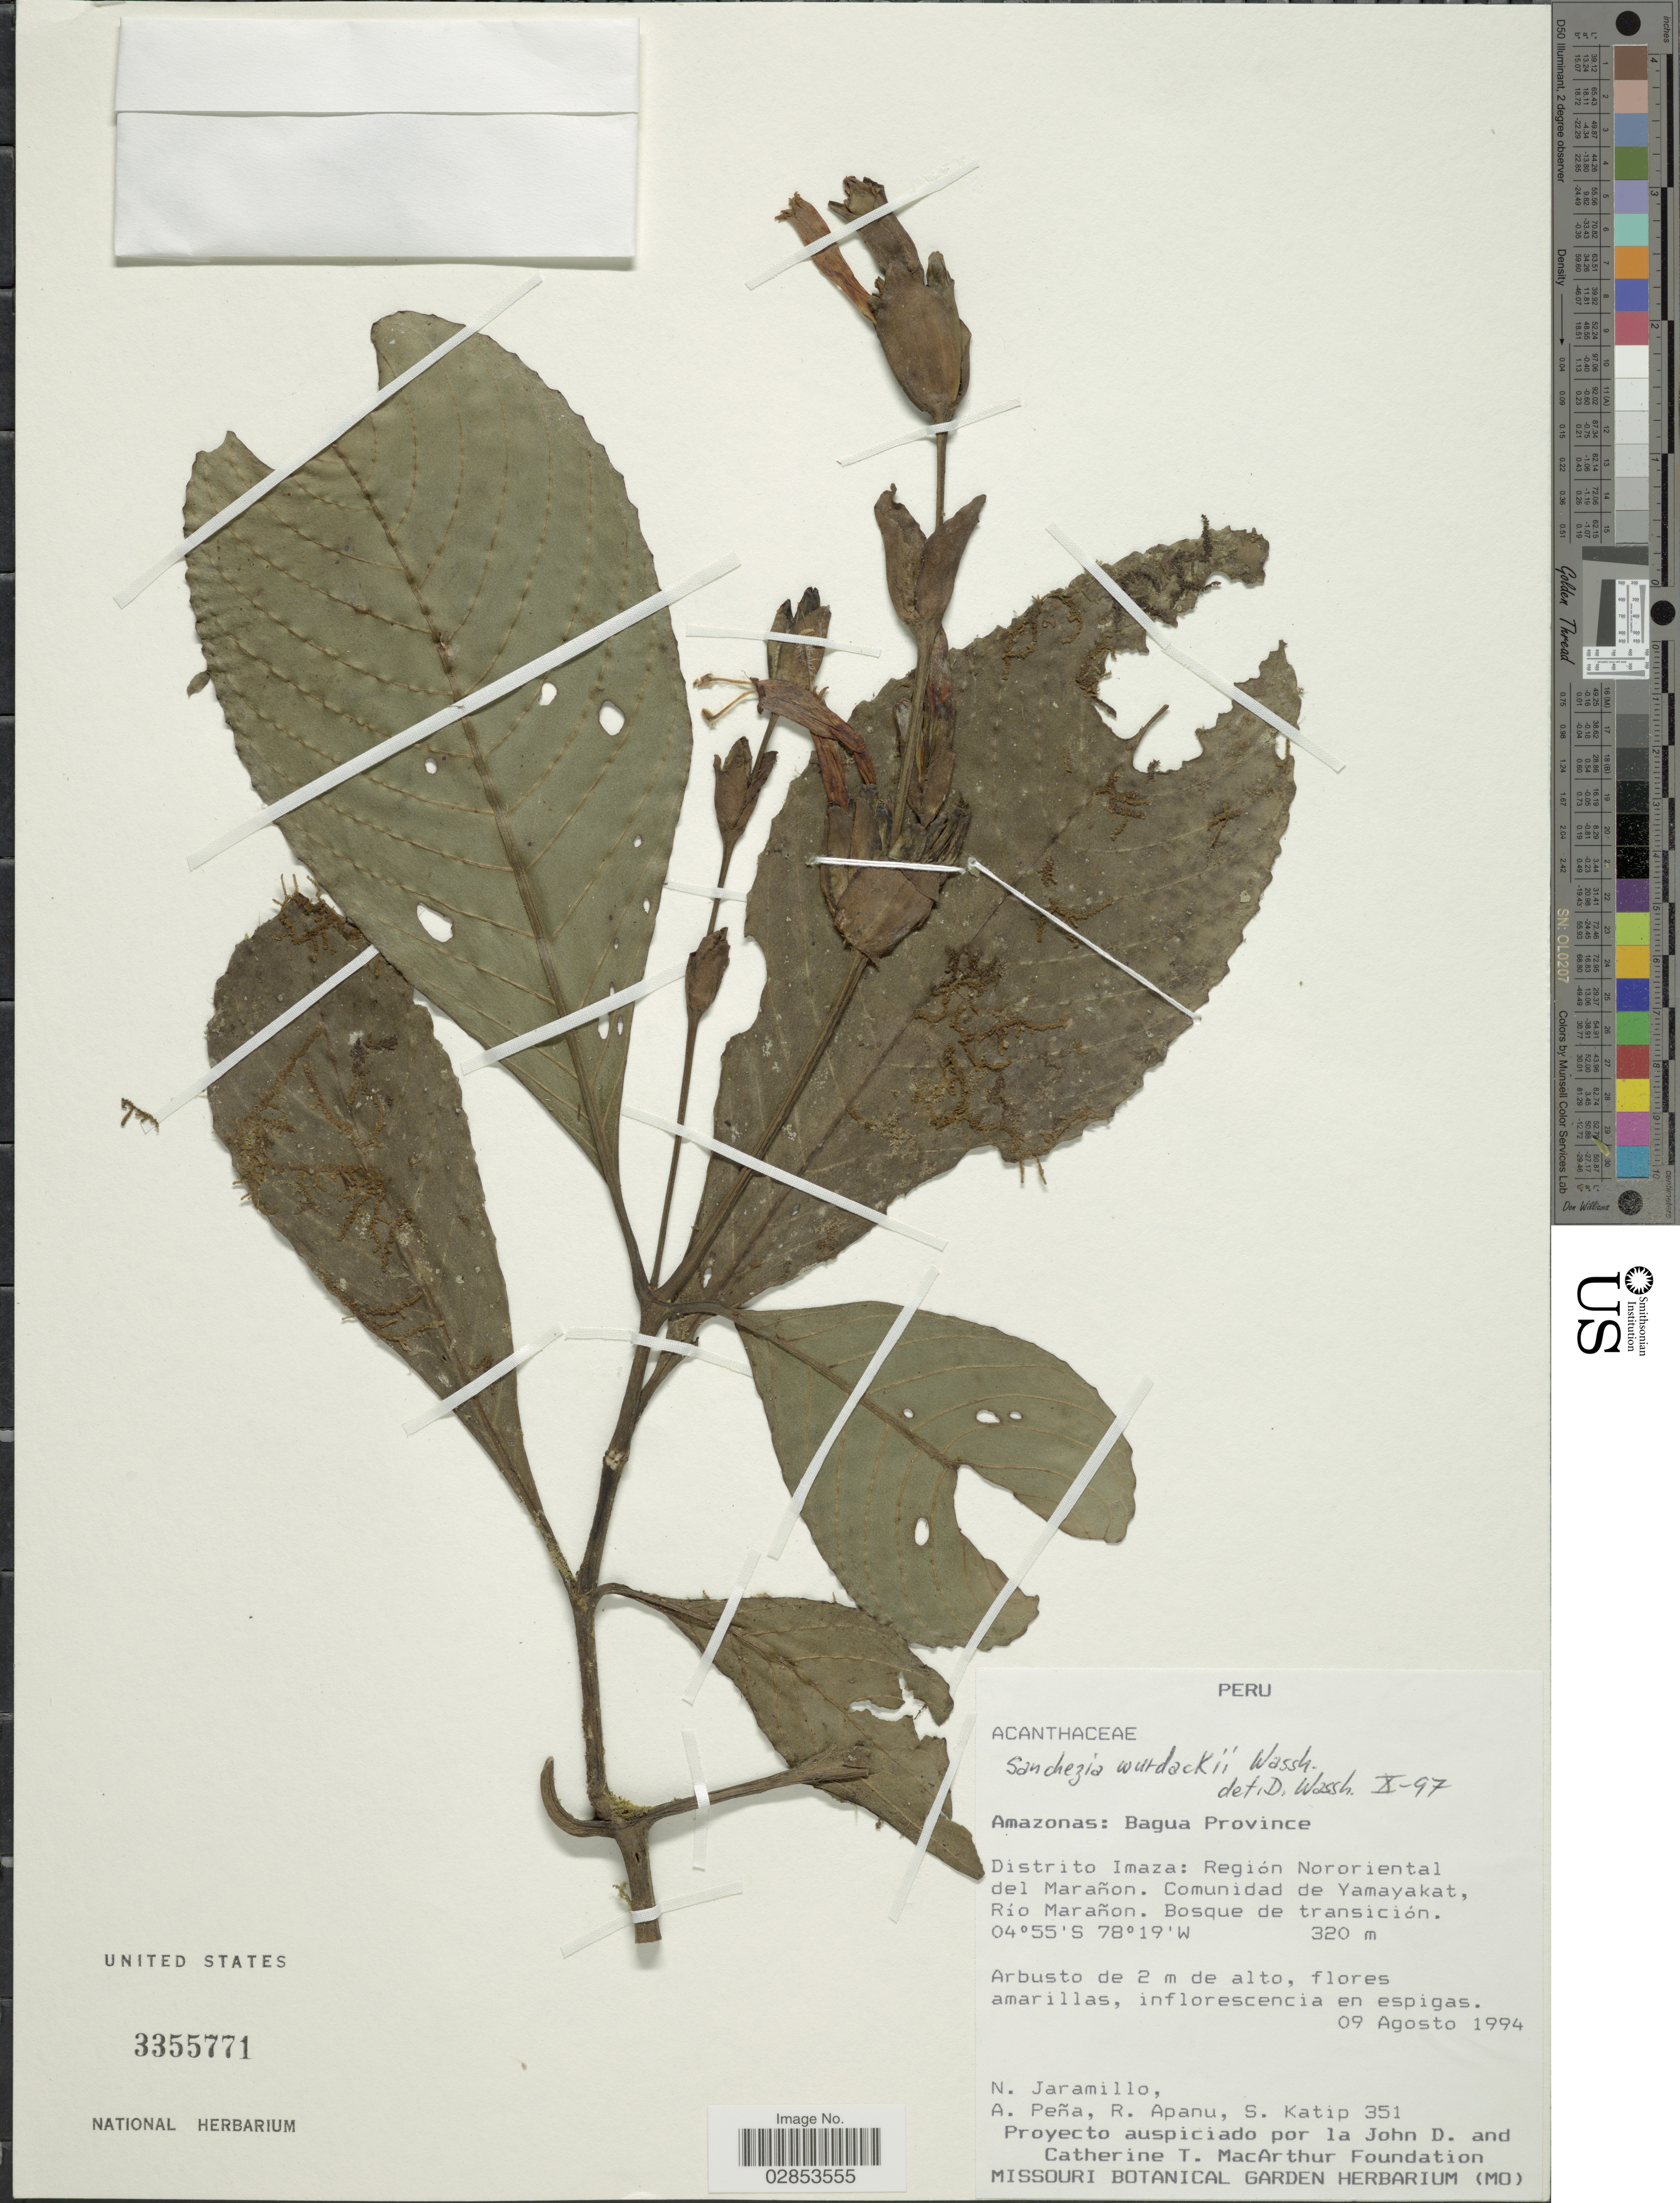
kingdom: Plantae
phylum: Tracheophyta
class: Magnoliopsida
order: Lamiales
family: Acanthaceae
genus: Sanchezia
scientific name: Sanchezia wurdackii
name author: Wassh.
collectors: N. Jaramillo, A. Peña, R. Apanu & S. Katip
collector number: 351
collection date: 1994-08-09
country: Peru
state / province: Amazonas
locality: Bagua Province. Distrito Imaza: Región Nororiental del Marañon. Comunidad de Yamayakat, Río Marañon.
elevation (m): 320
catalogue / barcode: US 3355771